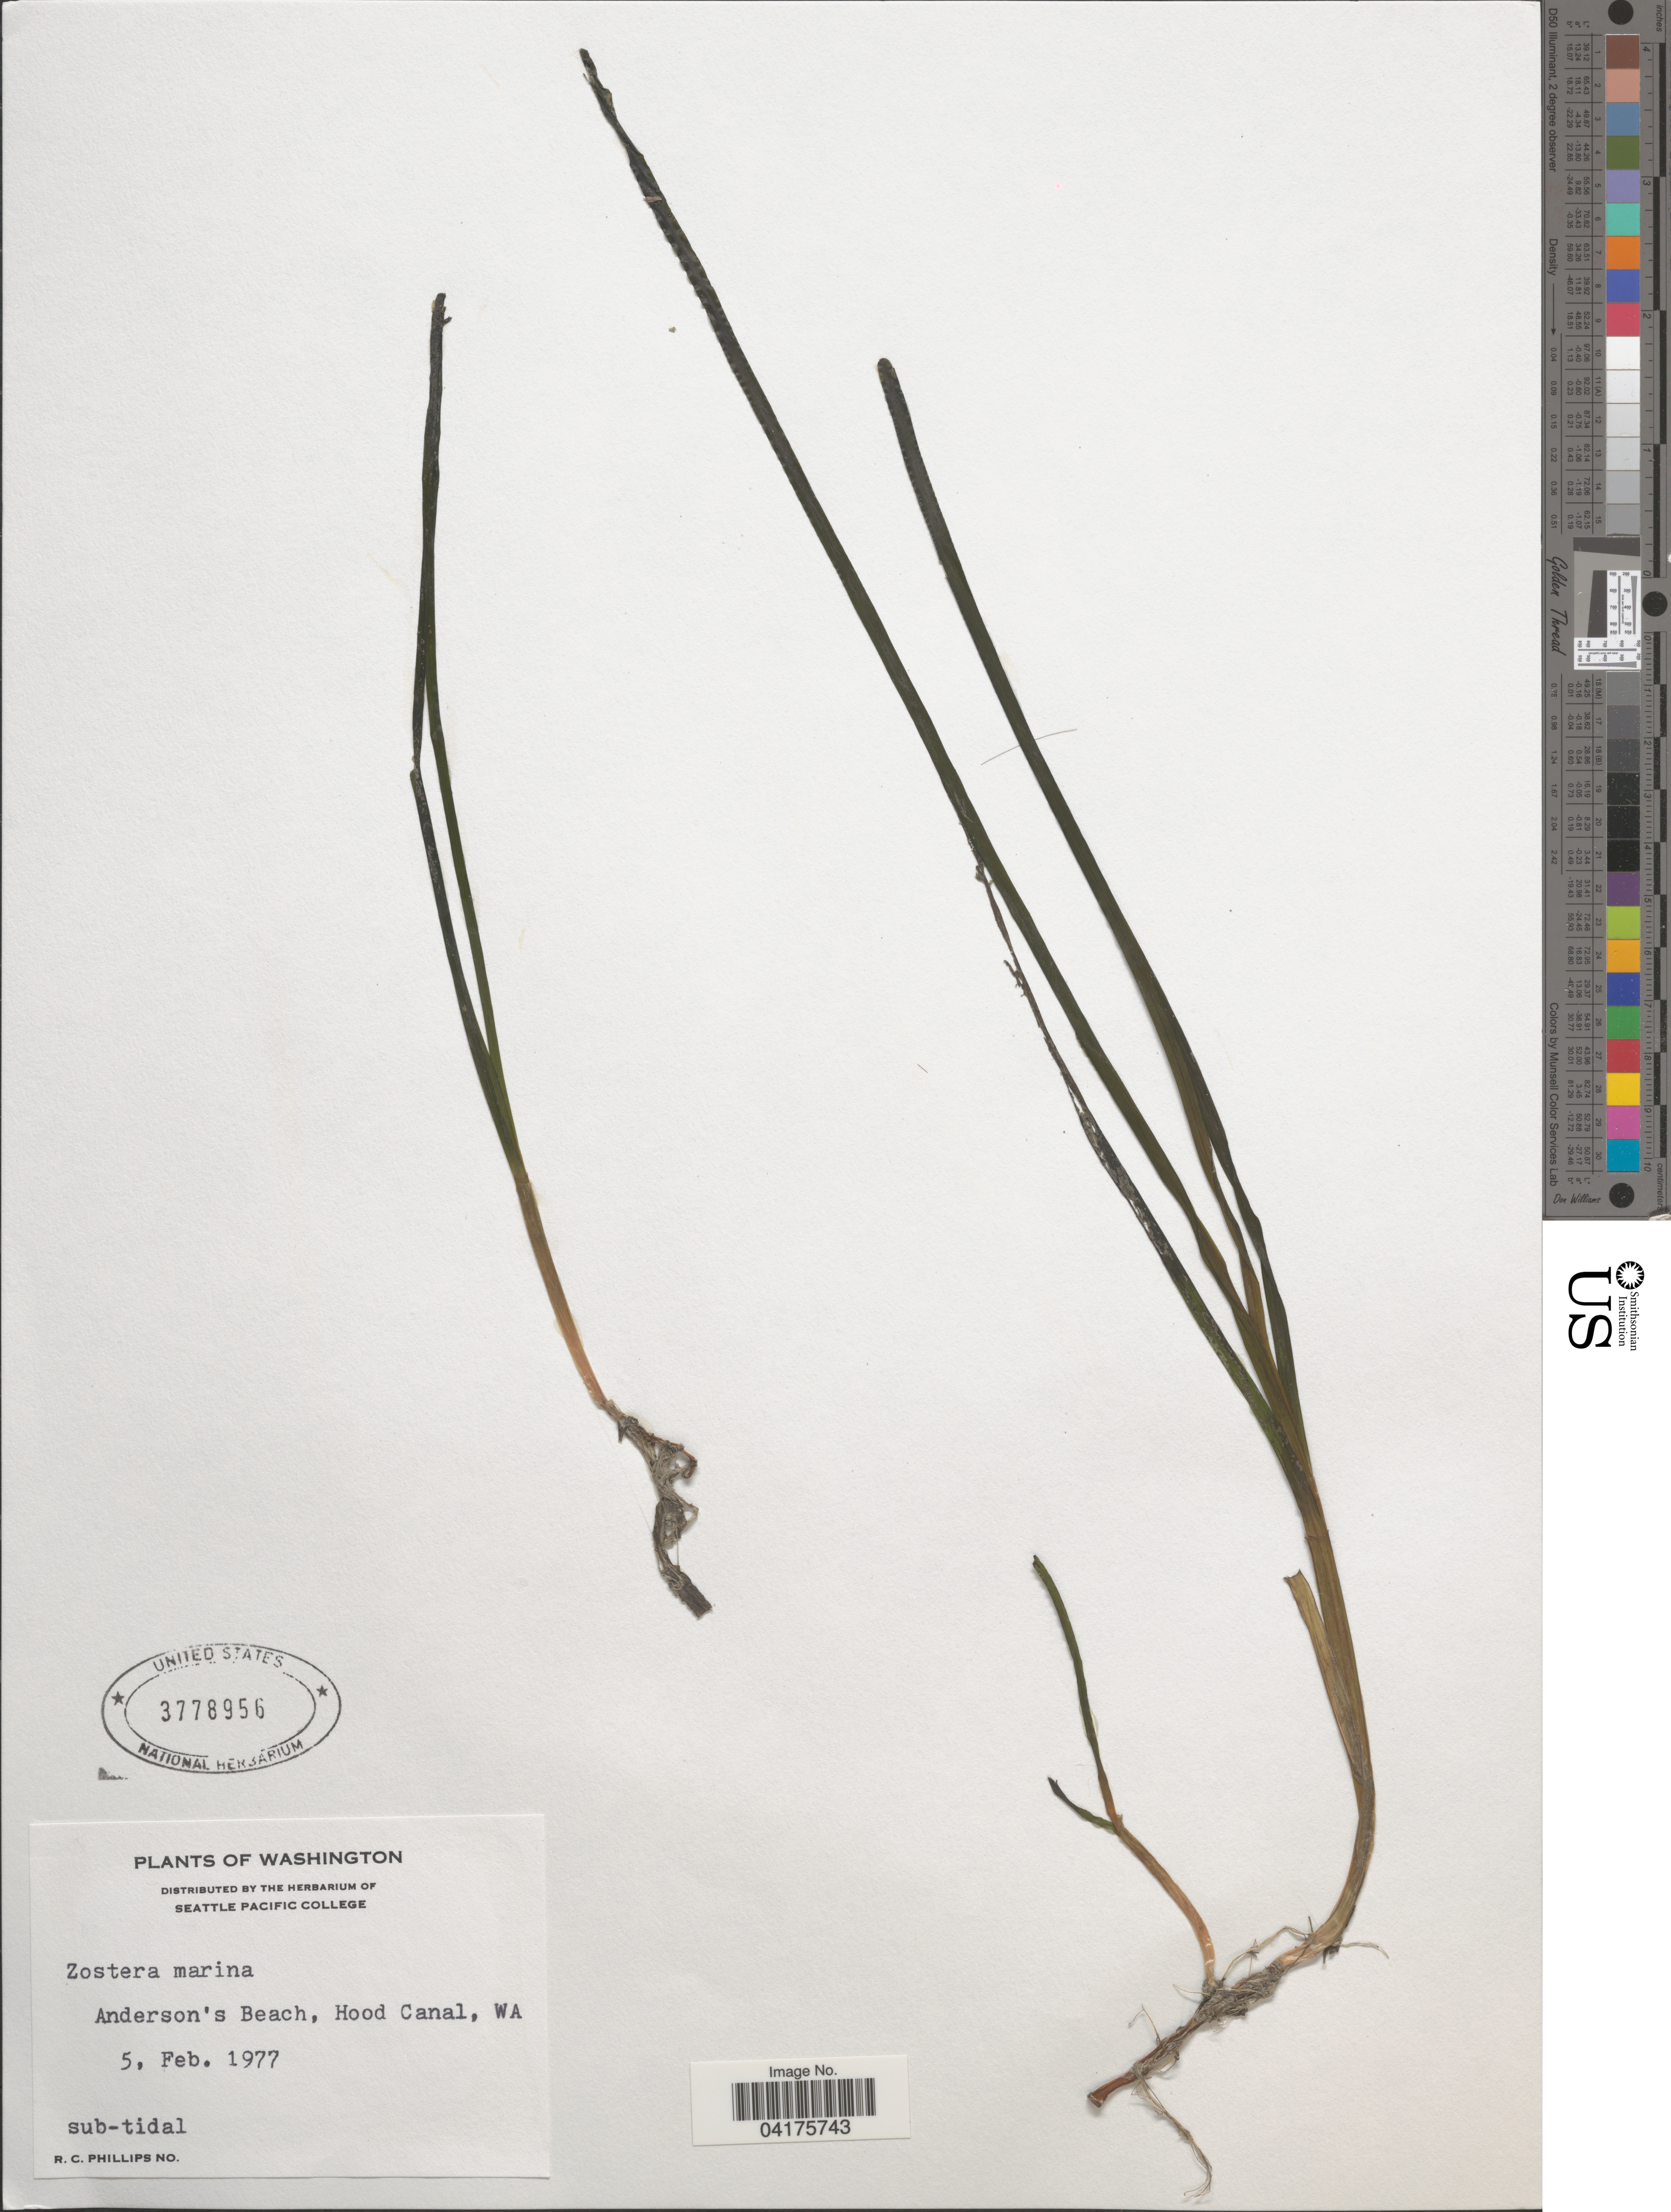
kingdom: Plantae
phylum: Tracheophyta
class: Liliopsida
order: Alismatales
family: Zosteraceae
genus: Zostera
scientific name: Zostera marina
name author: L.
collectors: R. C. Phillips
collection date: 1977-02-05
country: United States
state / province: Washington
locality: Anderson's Beach, Hood Canal.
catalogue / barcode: US 3778956